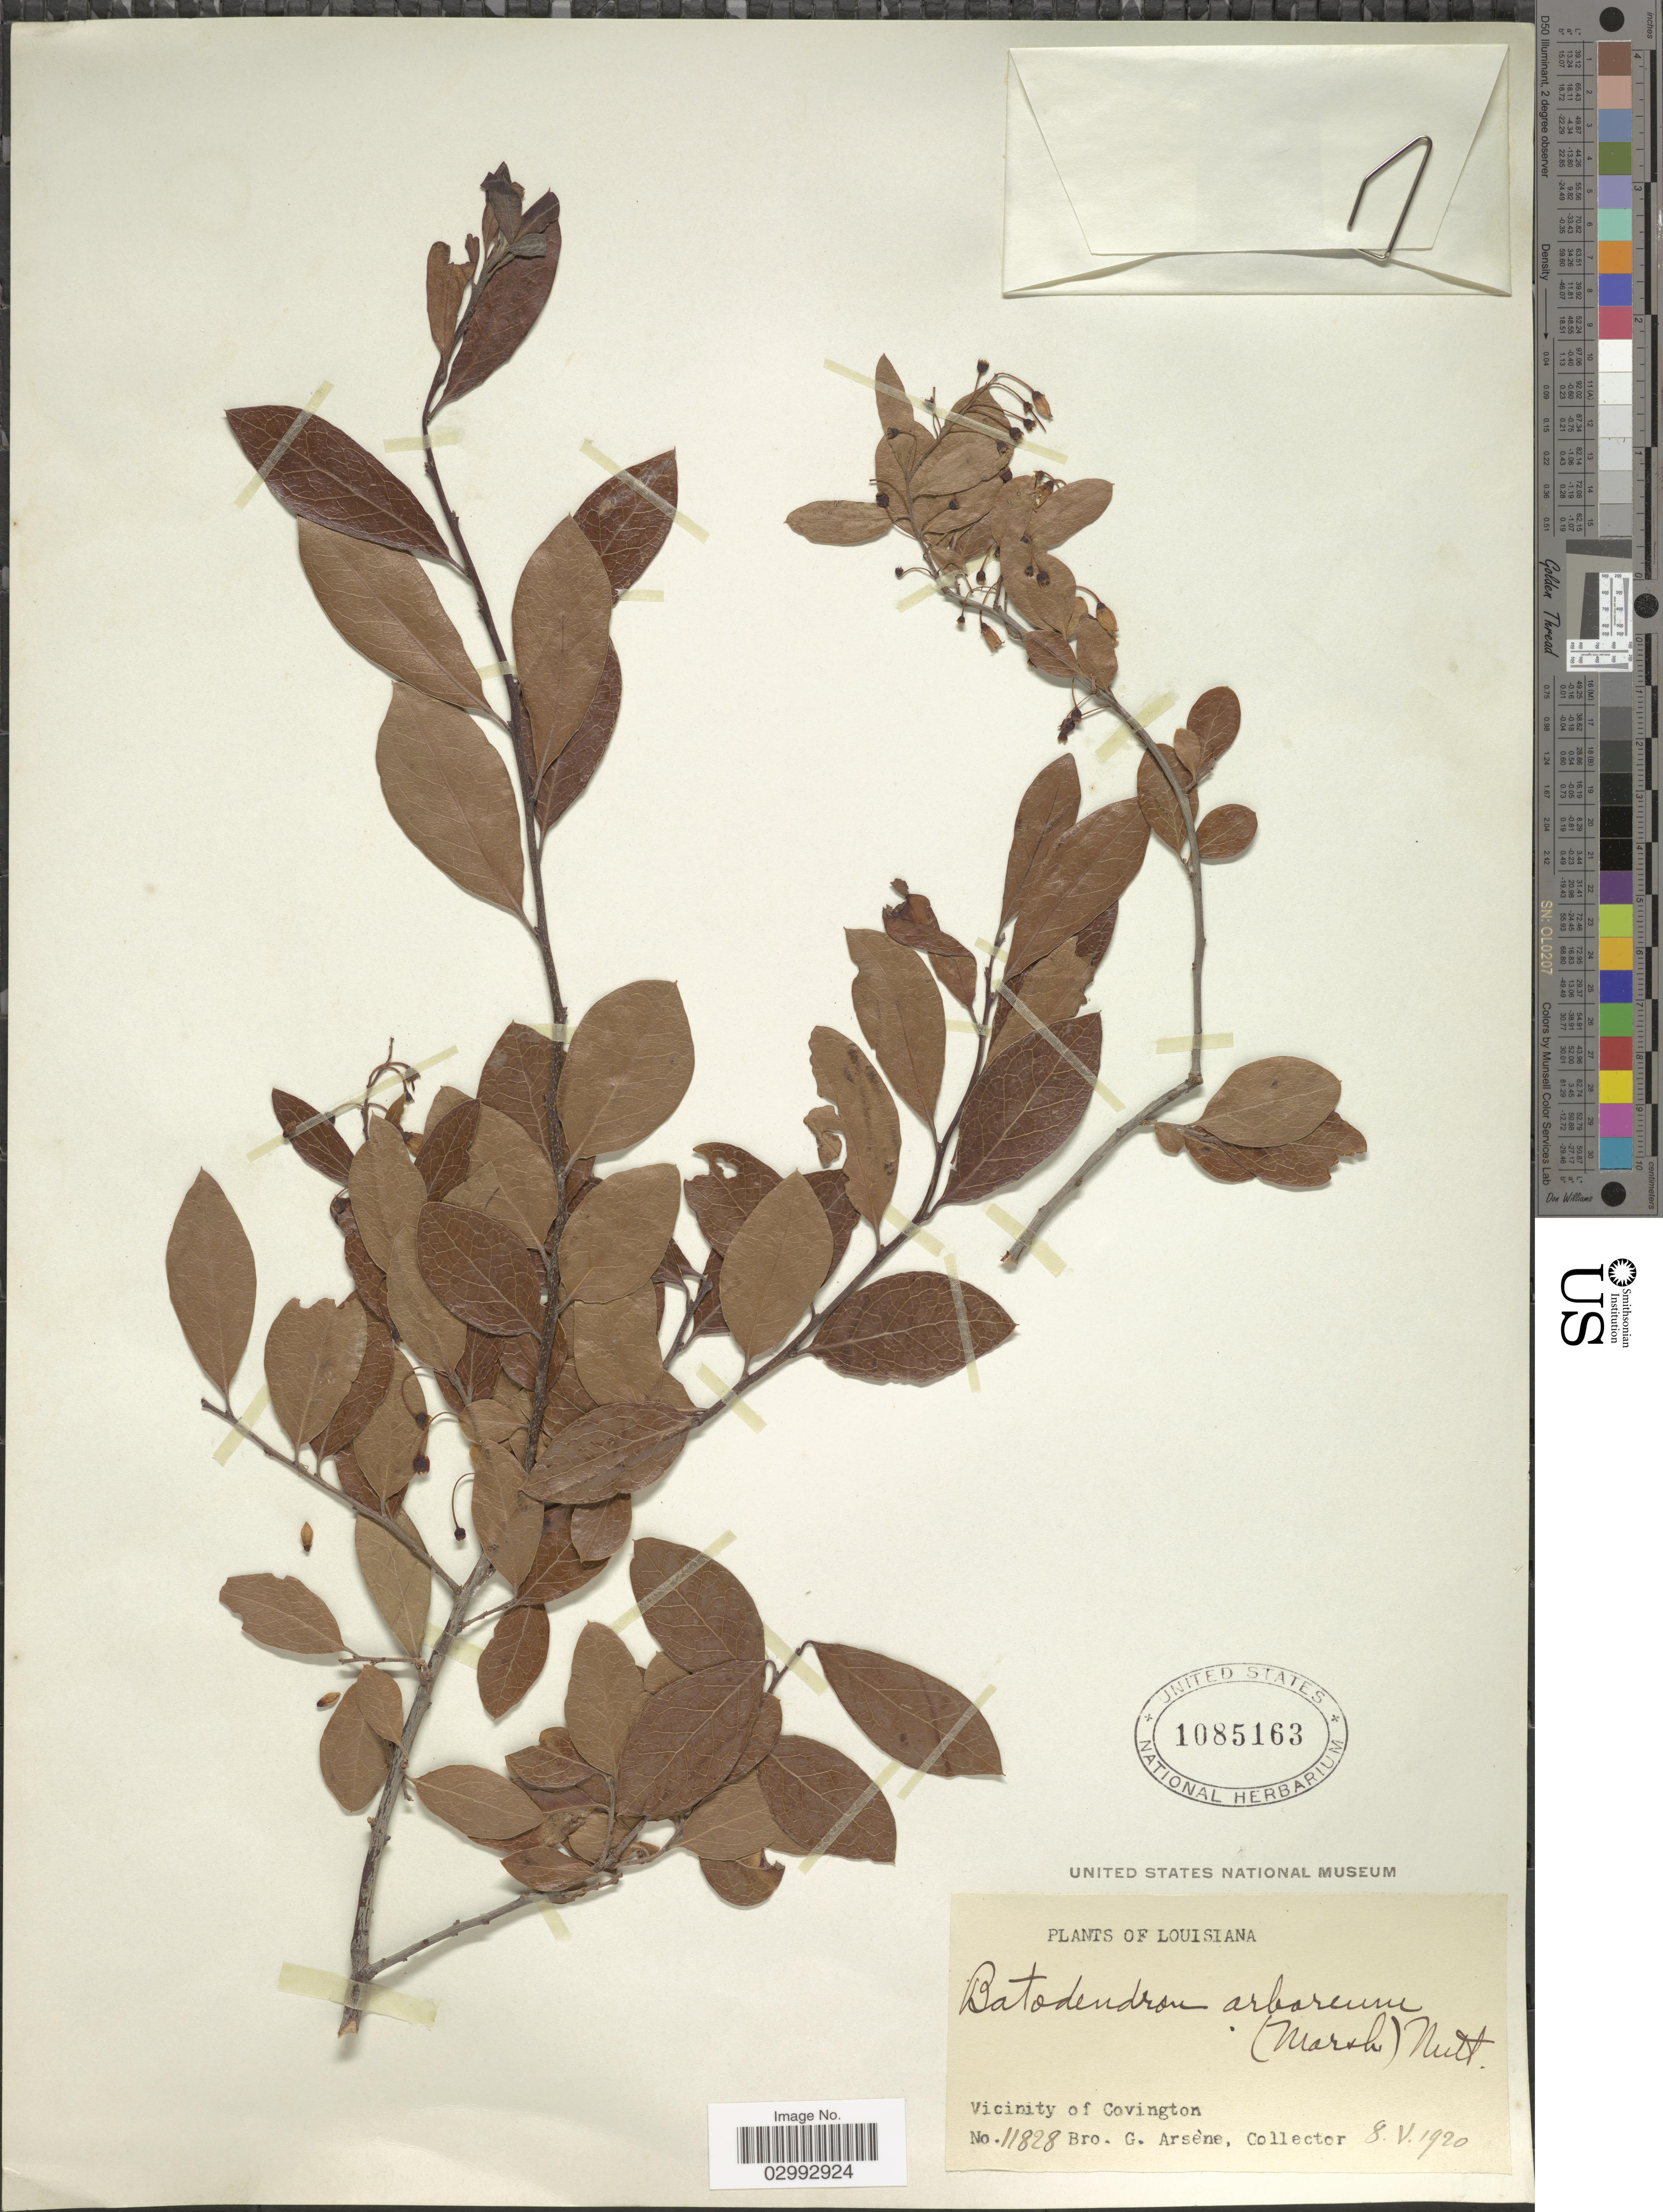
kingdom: Plantae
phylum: Tracheophyta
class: Magnoliopsida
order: Ericales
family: Ericaceae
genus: Batodendron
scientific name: Batodendron arboreum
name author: Nutt.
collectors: Bro. G. Arsène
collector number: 11828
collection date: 1920-05-08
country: United States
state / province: Louisiana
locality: Vicinity of Covington.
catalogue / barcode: US 1085163